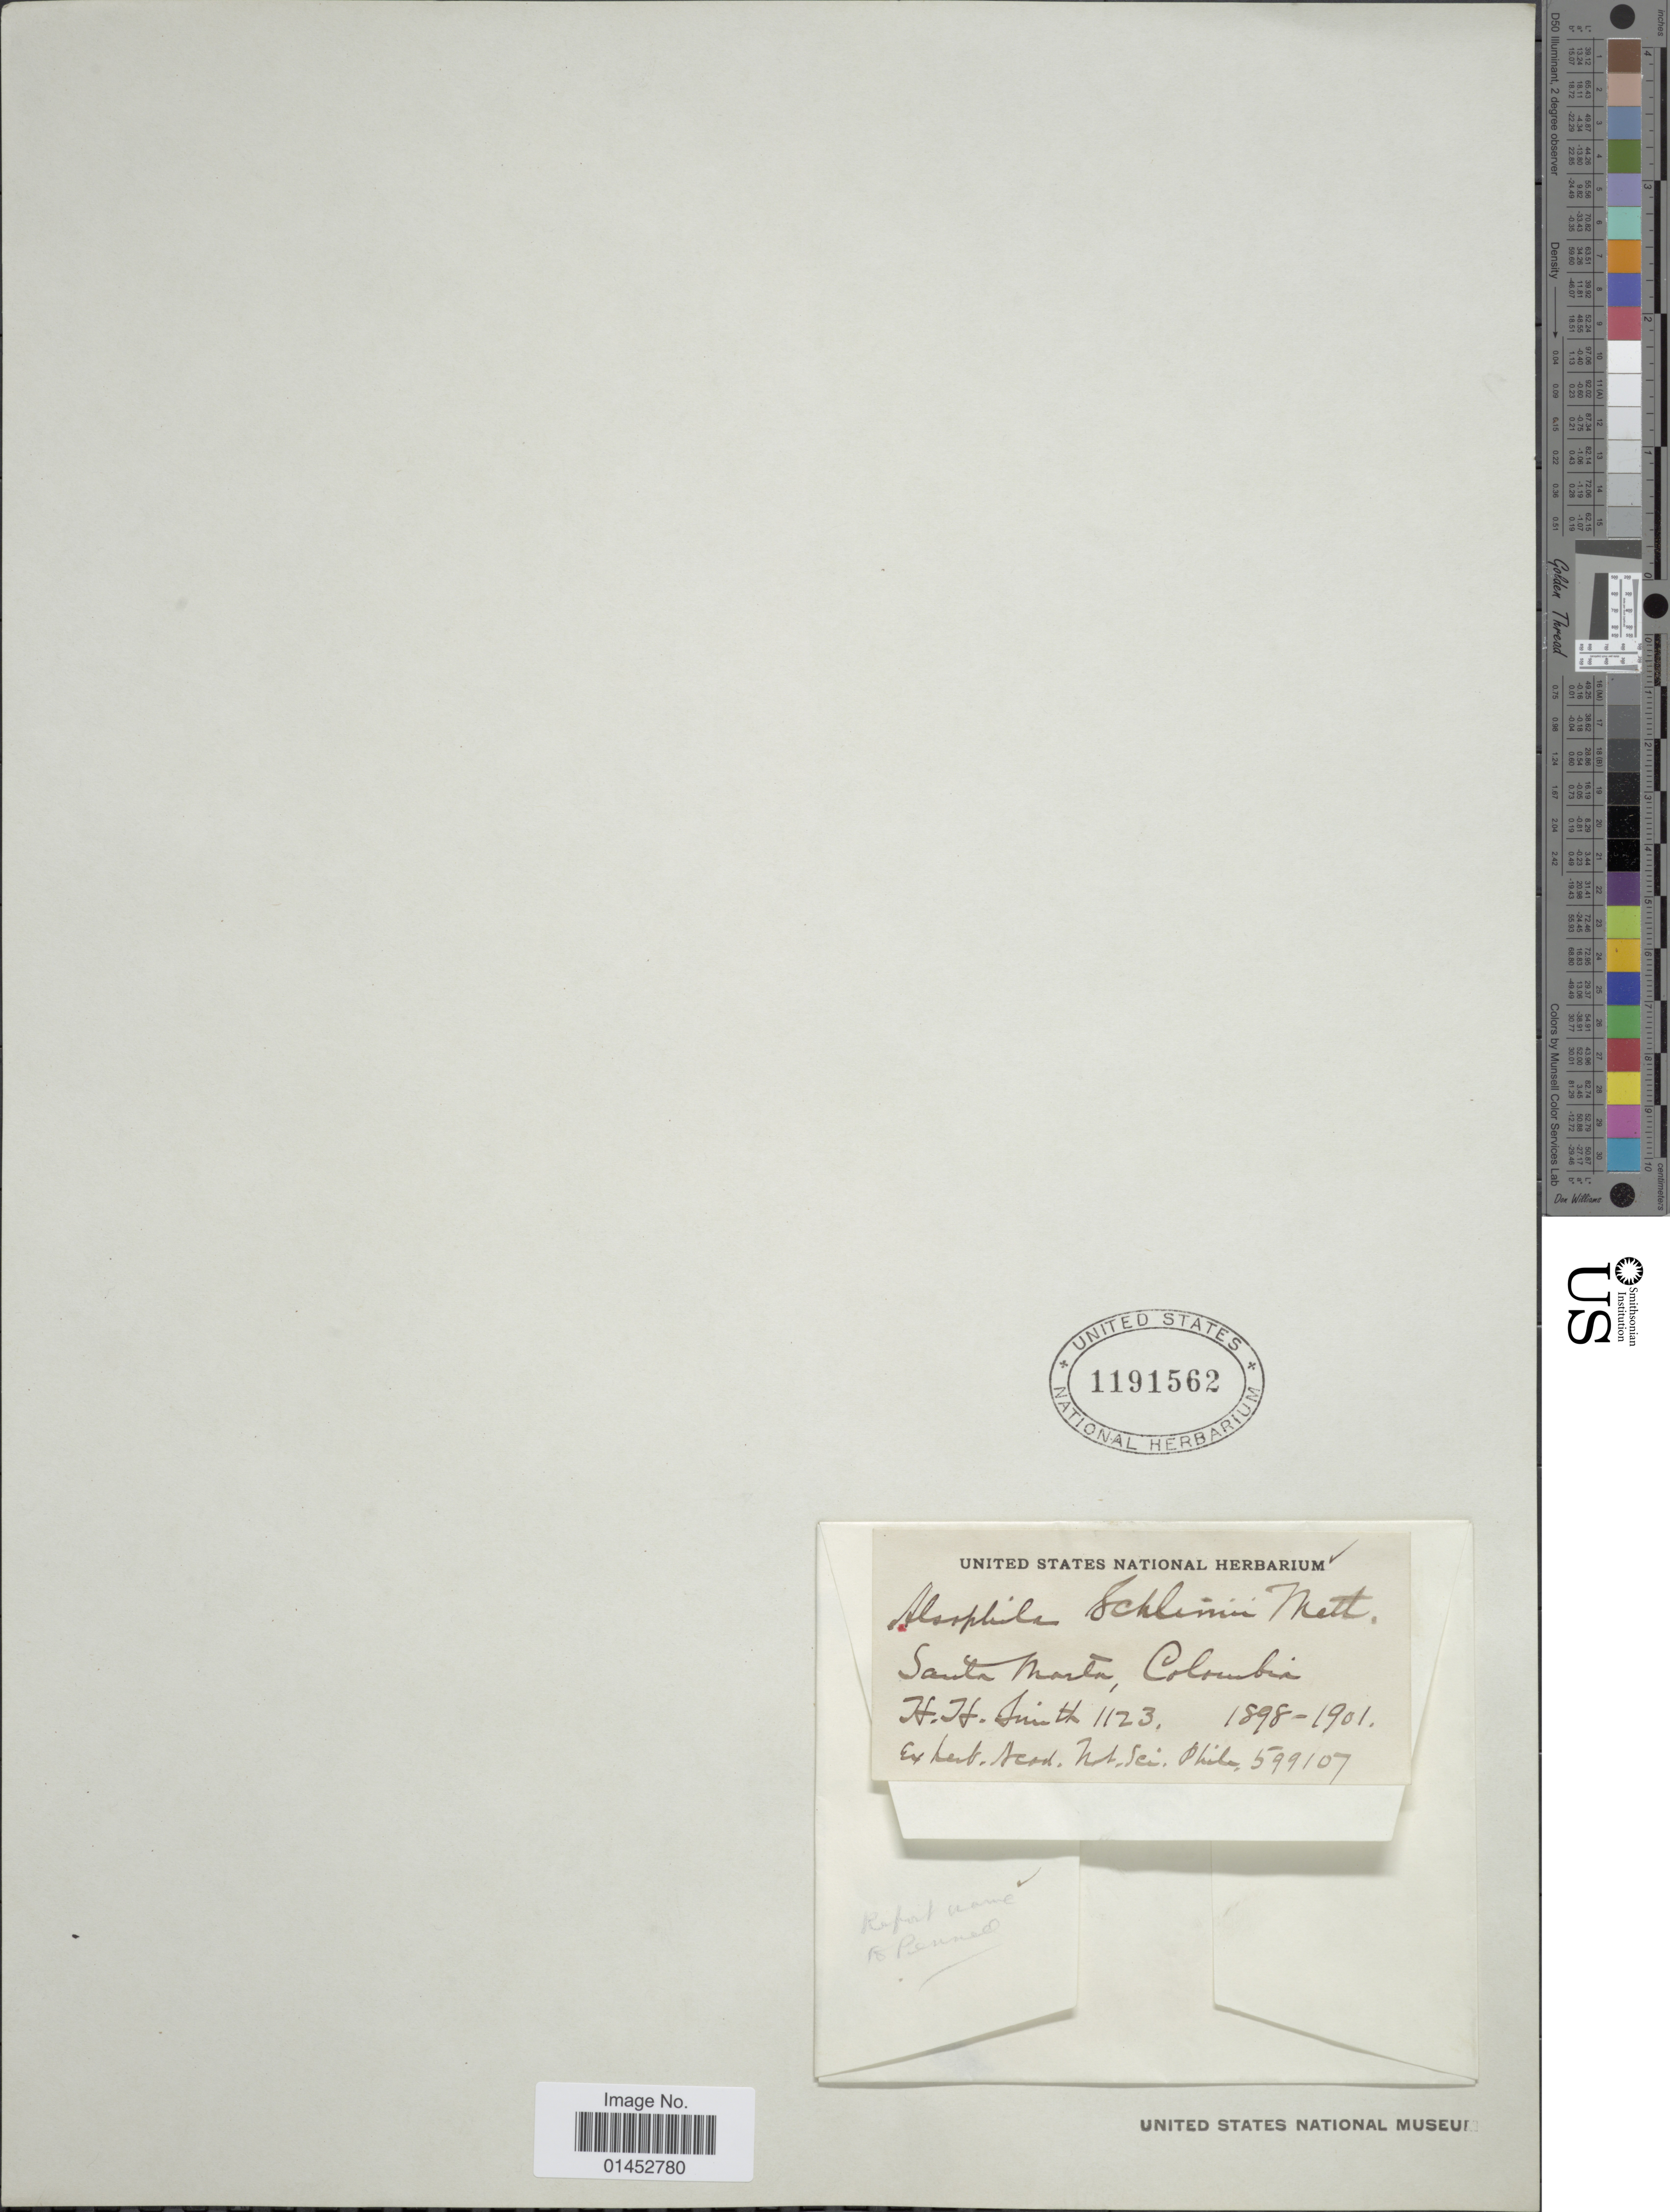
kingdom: Plantae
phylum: Tracheophyta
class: Polypodiopsida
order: Cyatheales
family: Cyatheaceae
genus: Cyathea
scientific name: Cyathea schlimii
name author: (Kuhn) Domin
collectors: H. H. Smith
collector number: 1123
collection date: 1898/1901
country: Colombia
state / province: Magdalena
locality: Santa Marta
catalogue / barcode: US 1191562